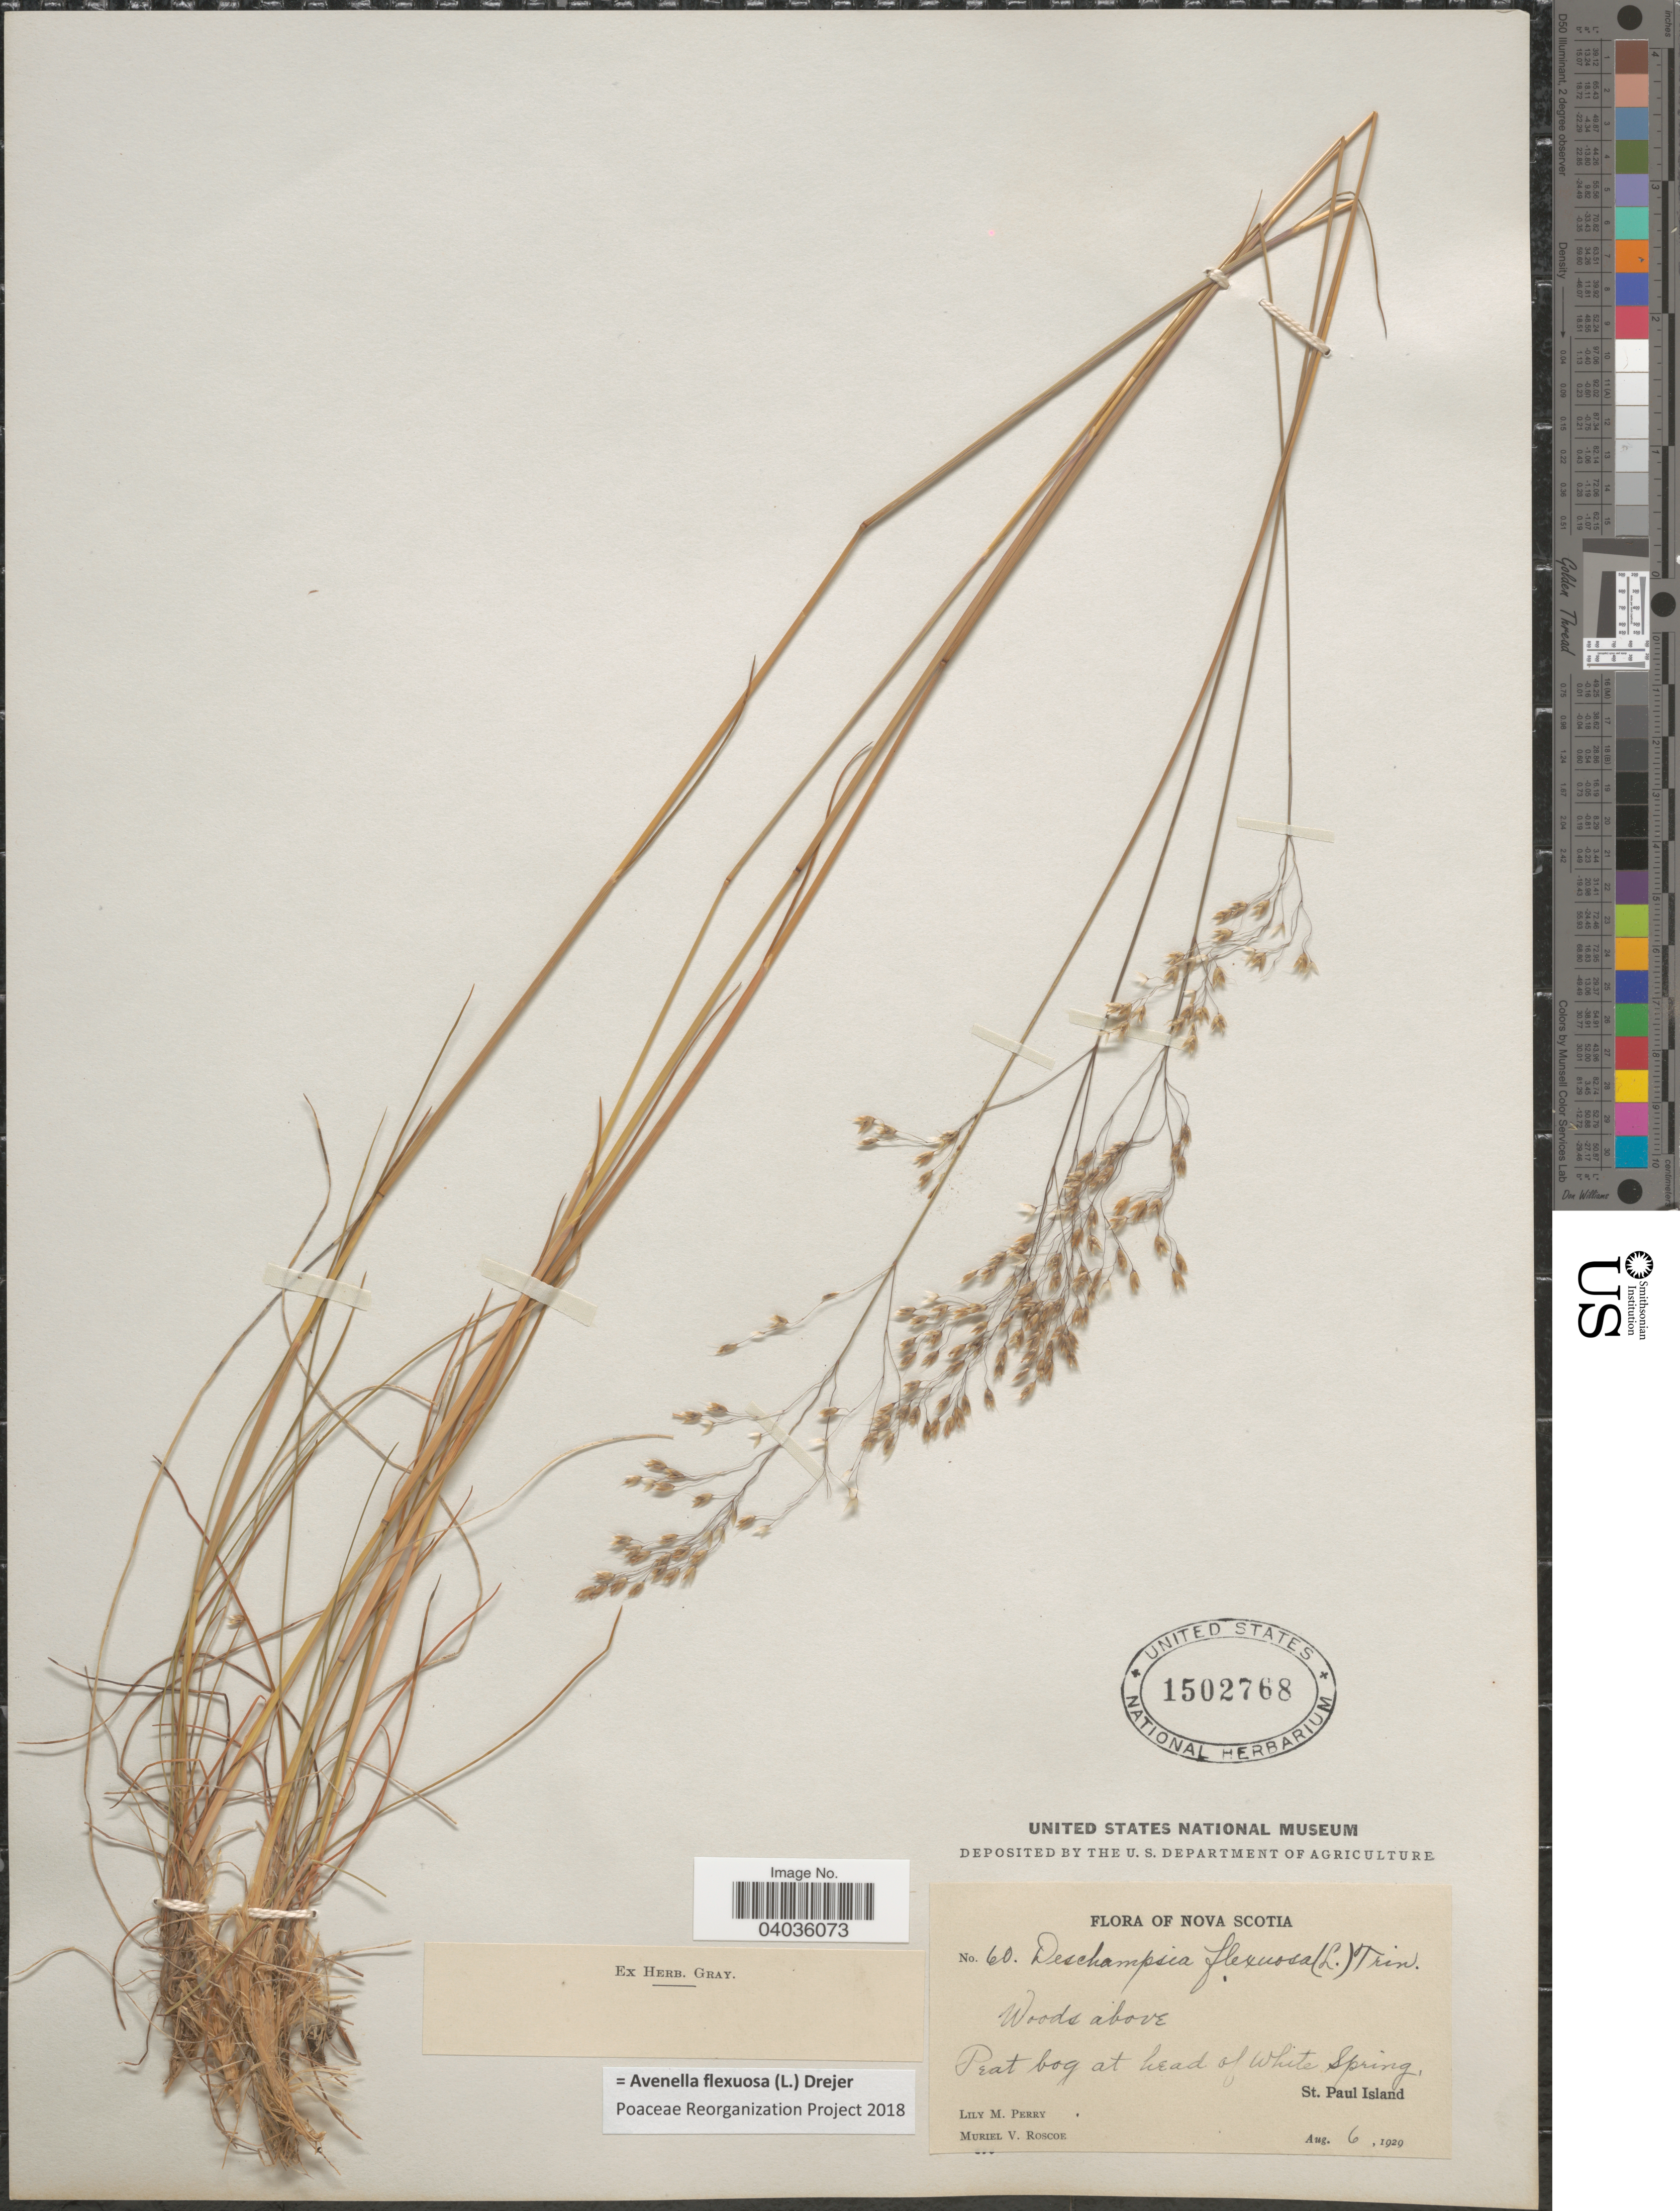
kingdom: Plantae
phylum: Tracheophyta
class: Liliopsida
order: Poales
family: Poaceae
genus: Avenella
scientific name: Avenella flexuosa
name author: (L.) Drejer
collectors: L. M. Perry & M. Roscoe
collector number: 60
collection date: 1929-08-06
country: Canada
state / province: Nova Scotia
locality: Peat bog at head of White Spring, St. Paul Island.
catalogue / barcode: US 1502768